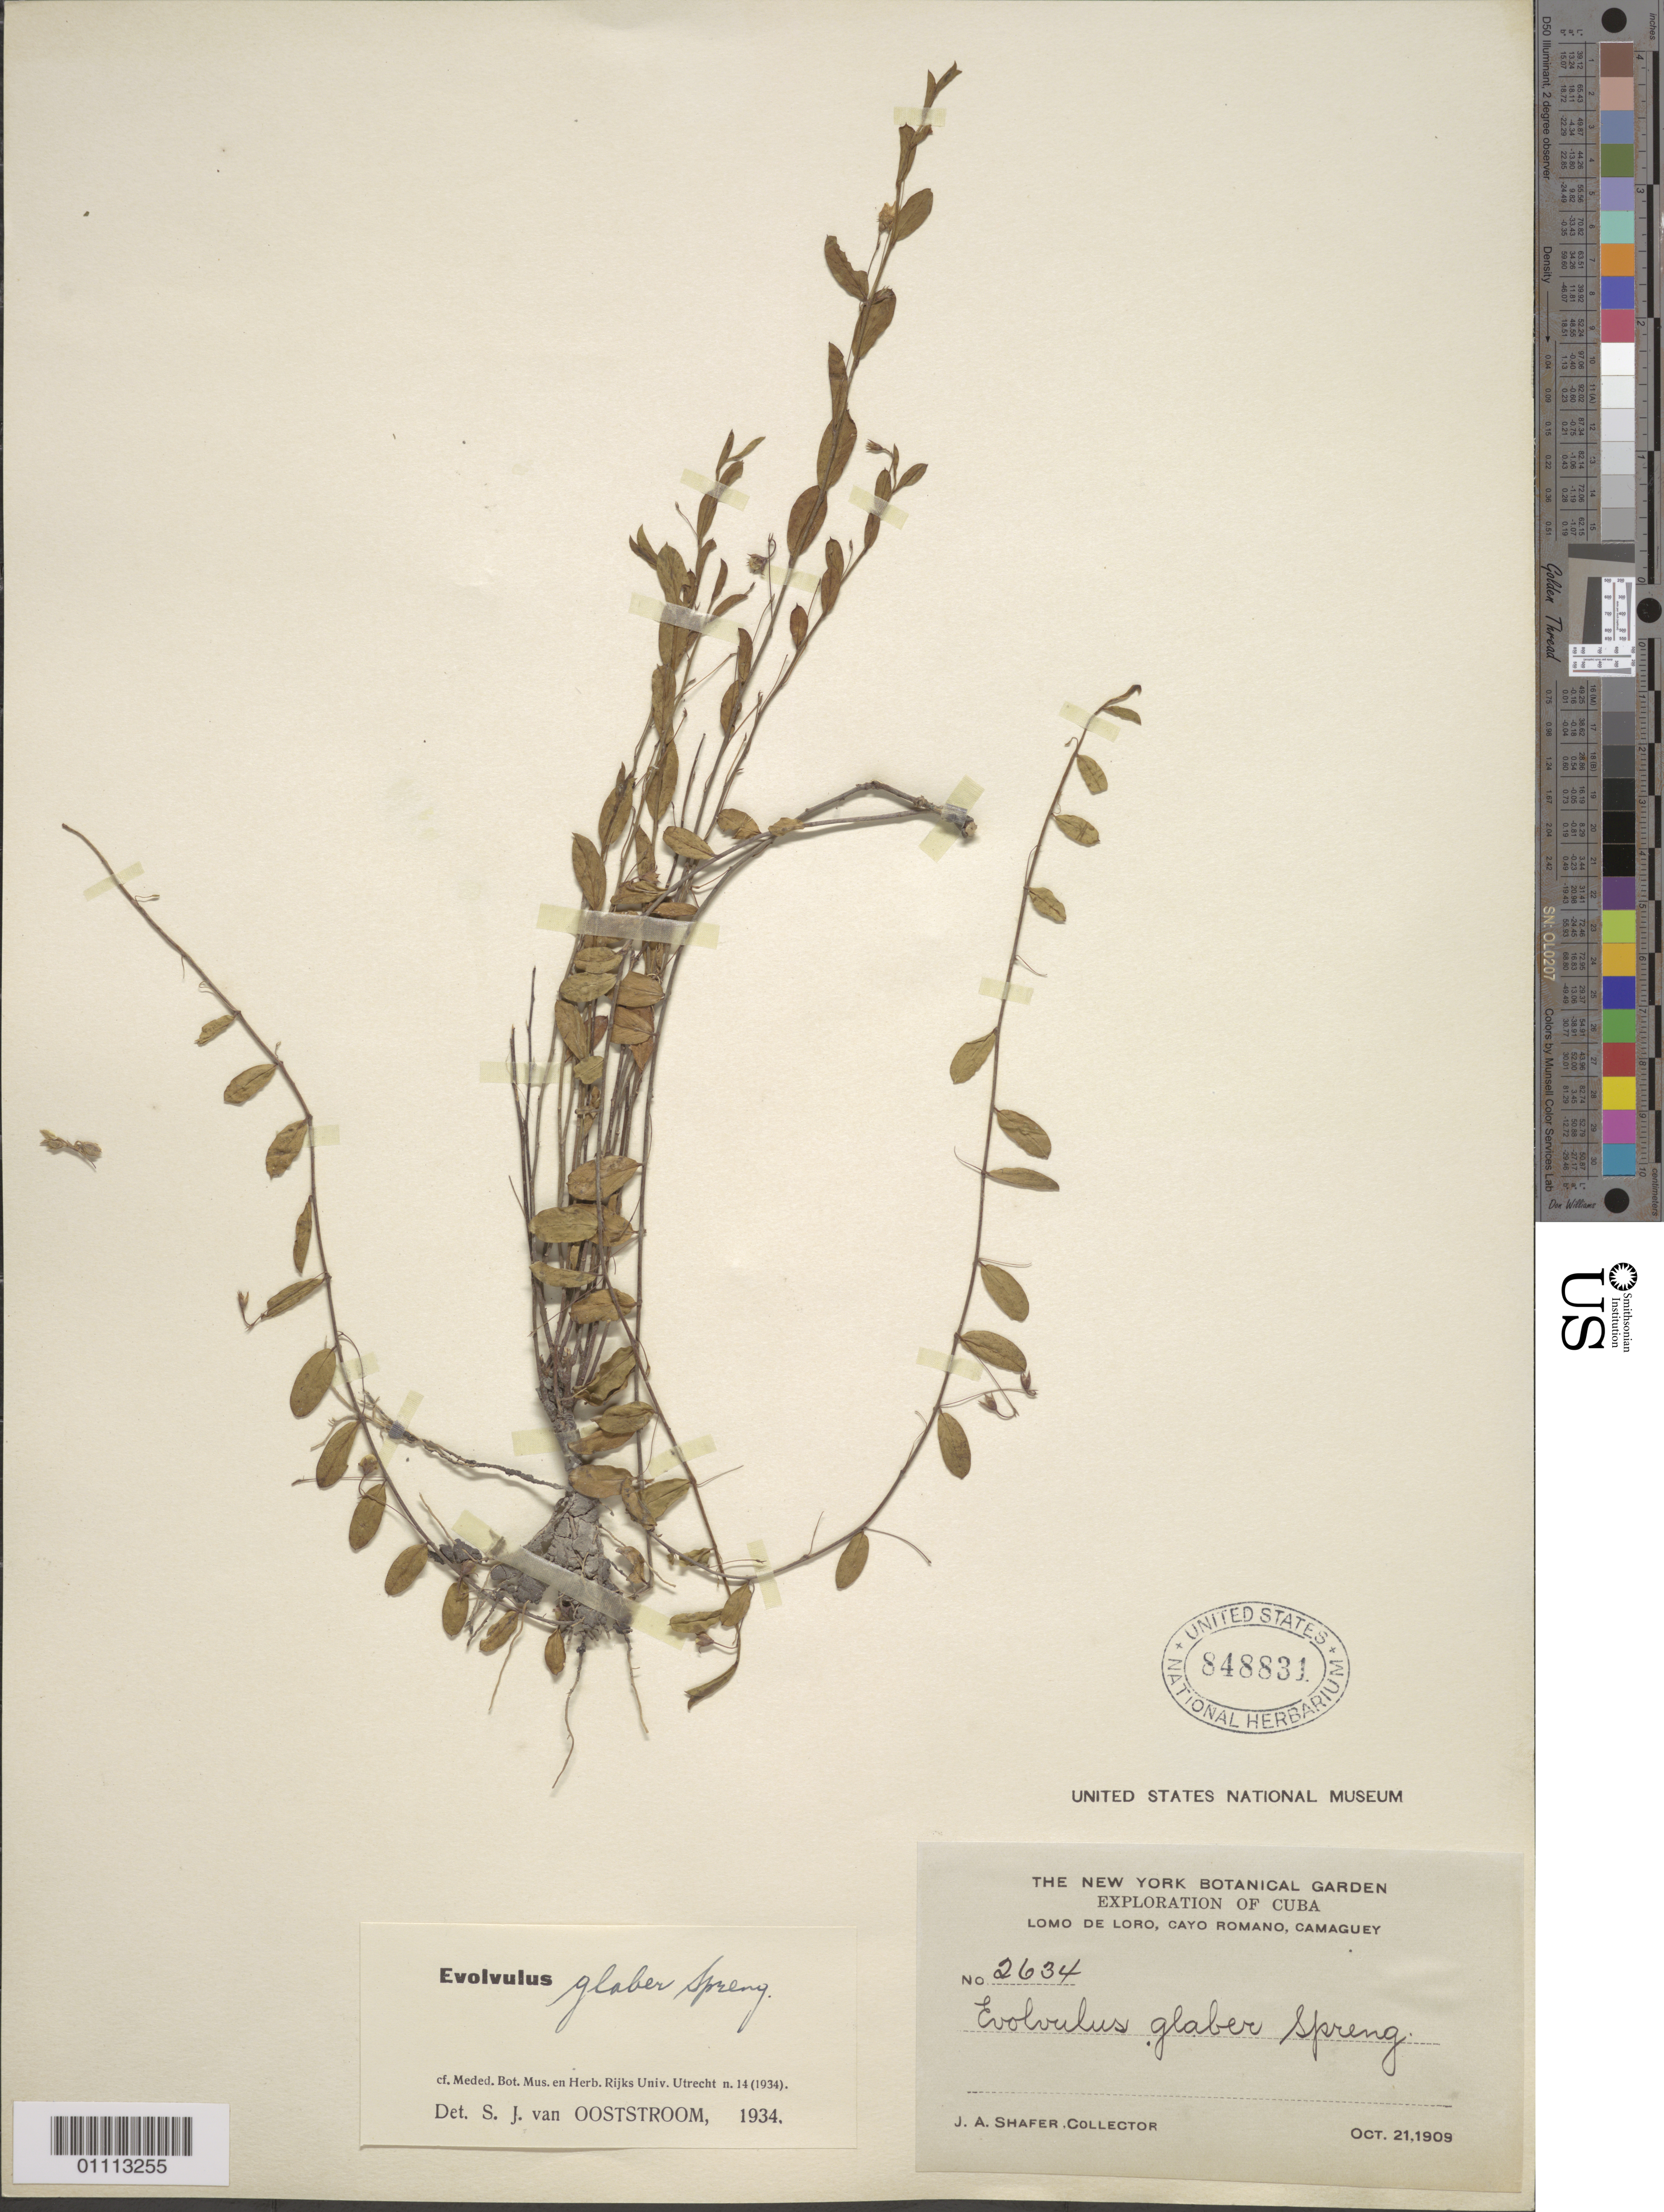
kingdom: Plantae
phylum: Tracheophyta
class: Magnoliopsida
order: Solanales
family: Convolvulaceae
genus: Evolvulus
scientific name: Evolvulus convolvuloides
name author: (Willd. ex Schult.) Stearn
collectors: J. A. Shafer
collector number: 2634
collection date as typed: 21 Oct 1909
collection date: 1909-10-21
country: Cuba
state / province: Camagüey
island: Cuba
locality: Lomo de Loro, Cayo Romano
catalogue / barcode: US 848831